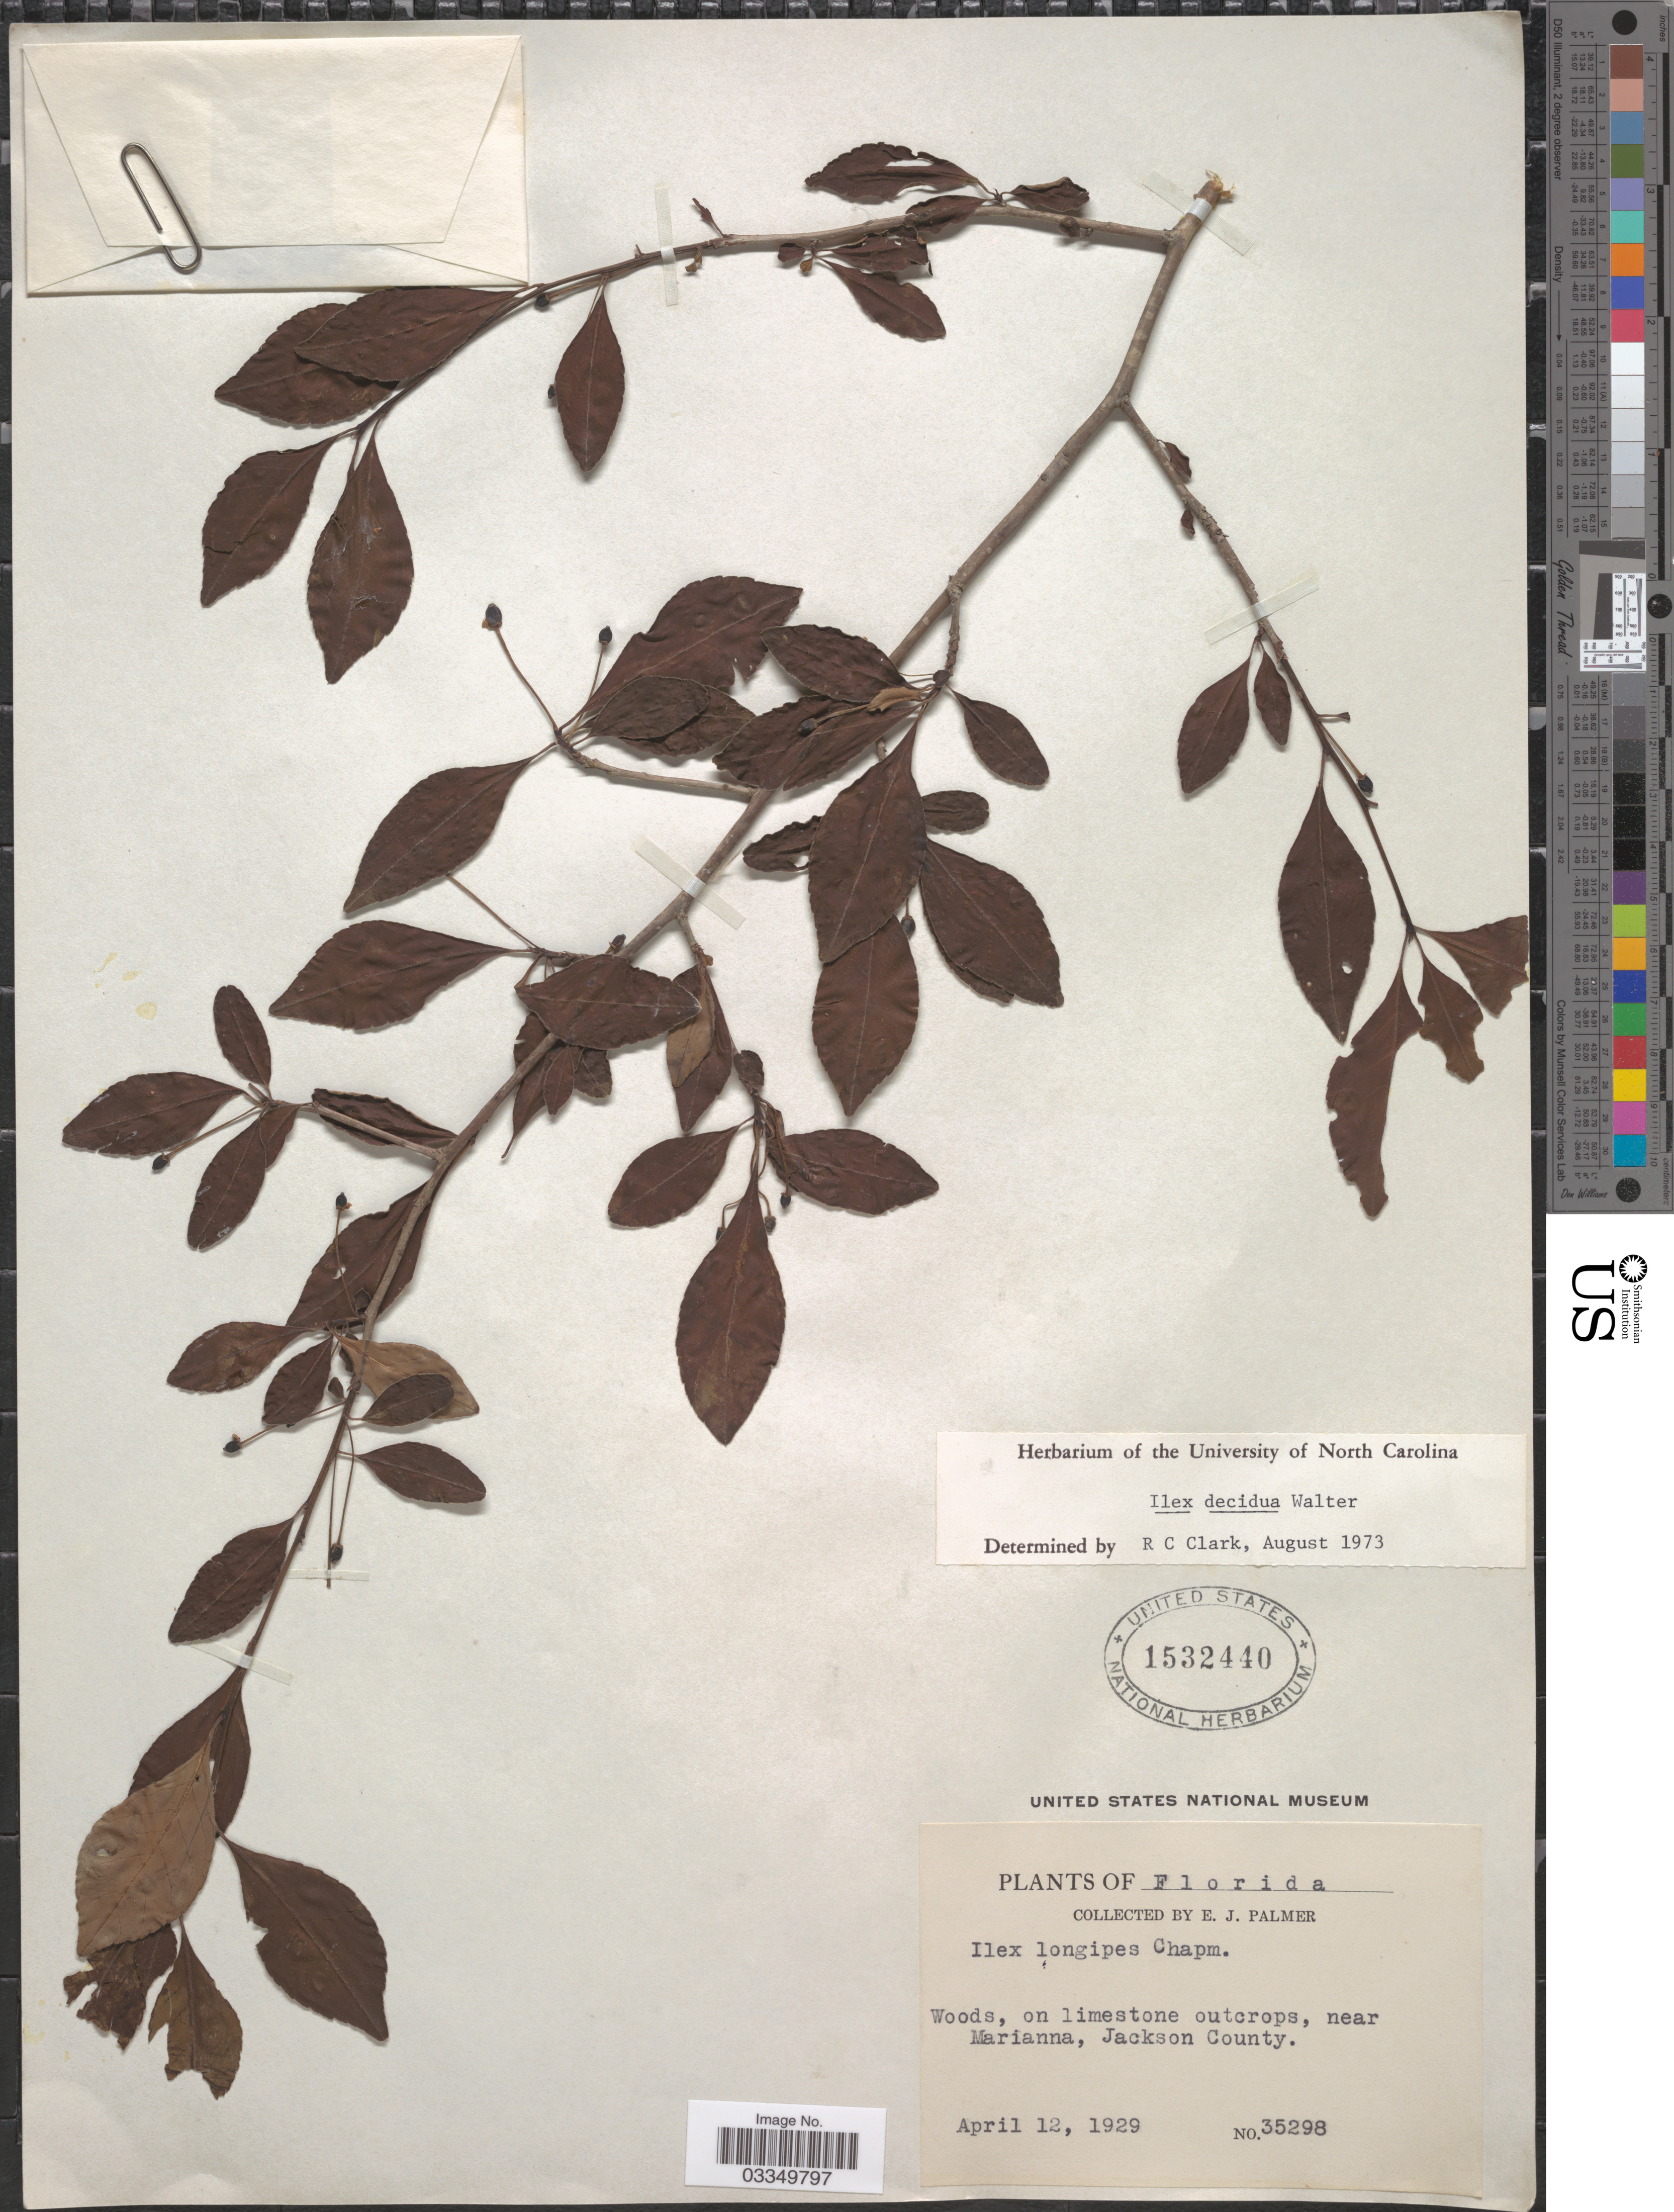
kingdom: Plantae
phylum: Tracheophyta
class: Magnoliopsida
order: Aquifoliales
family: Aquifoliaceae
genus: Ilex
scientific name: Ilex decidua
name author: Walter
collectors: E. J. Palmer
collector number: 35298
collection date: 1929-04-12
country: United States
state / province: Florida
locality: Near Marianna, Jackson County.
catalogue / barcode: US 1532440